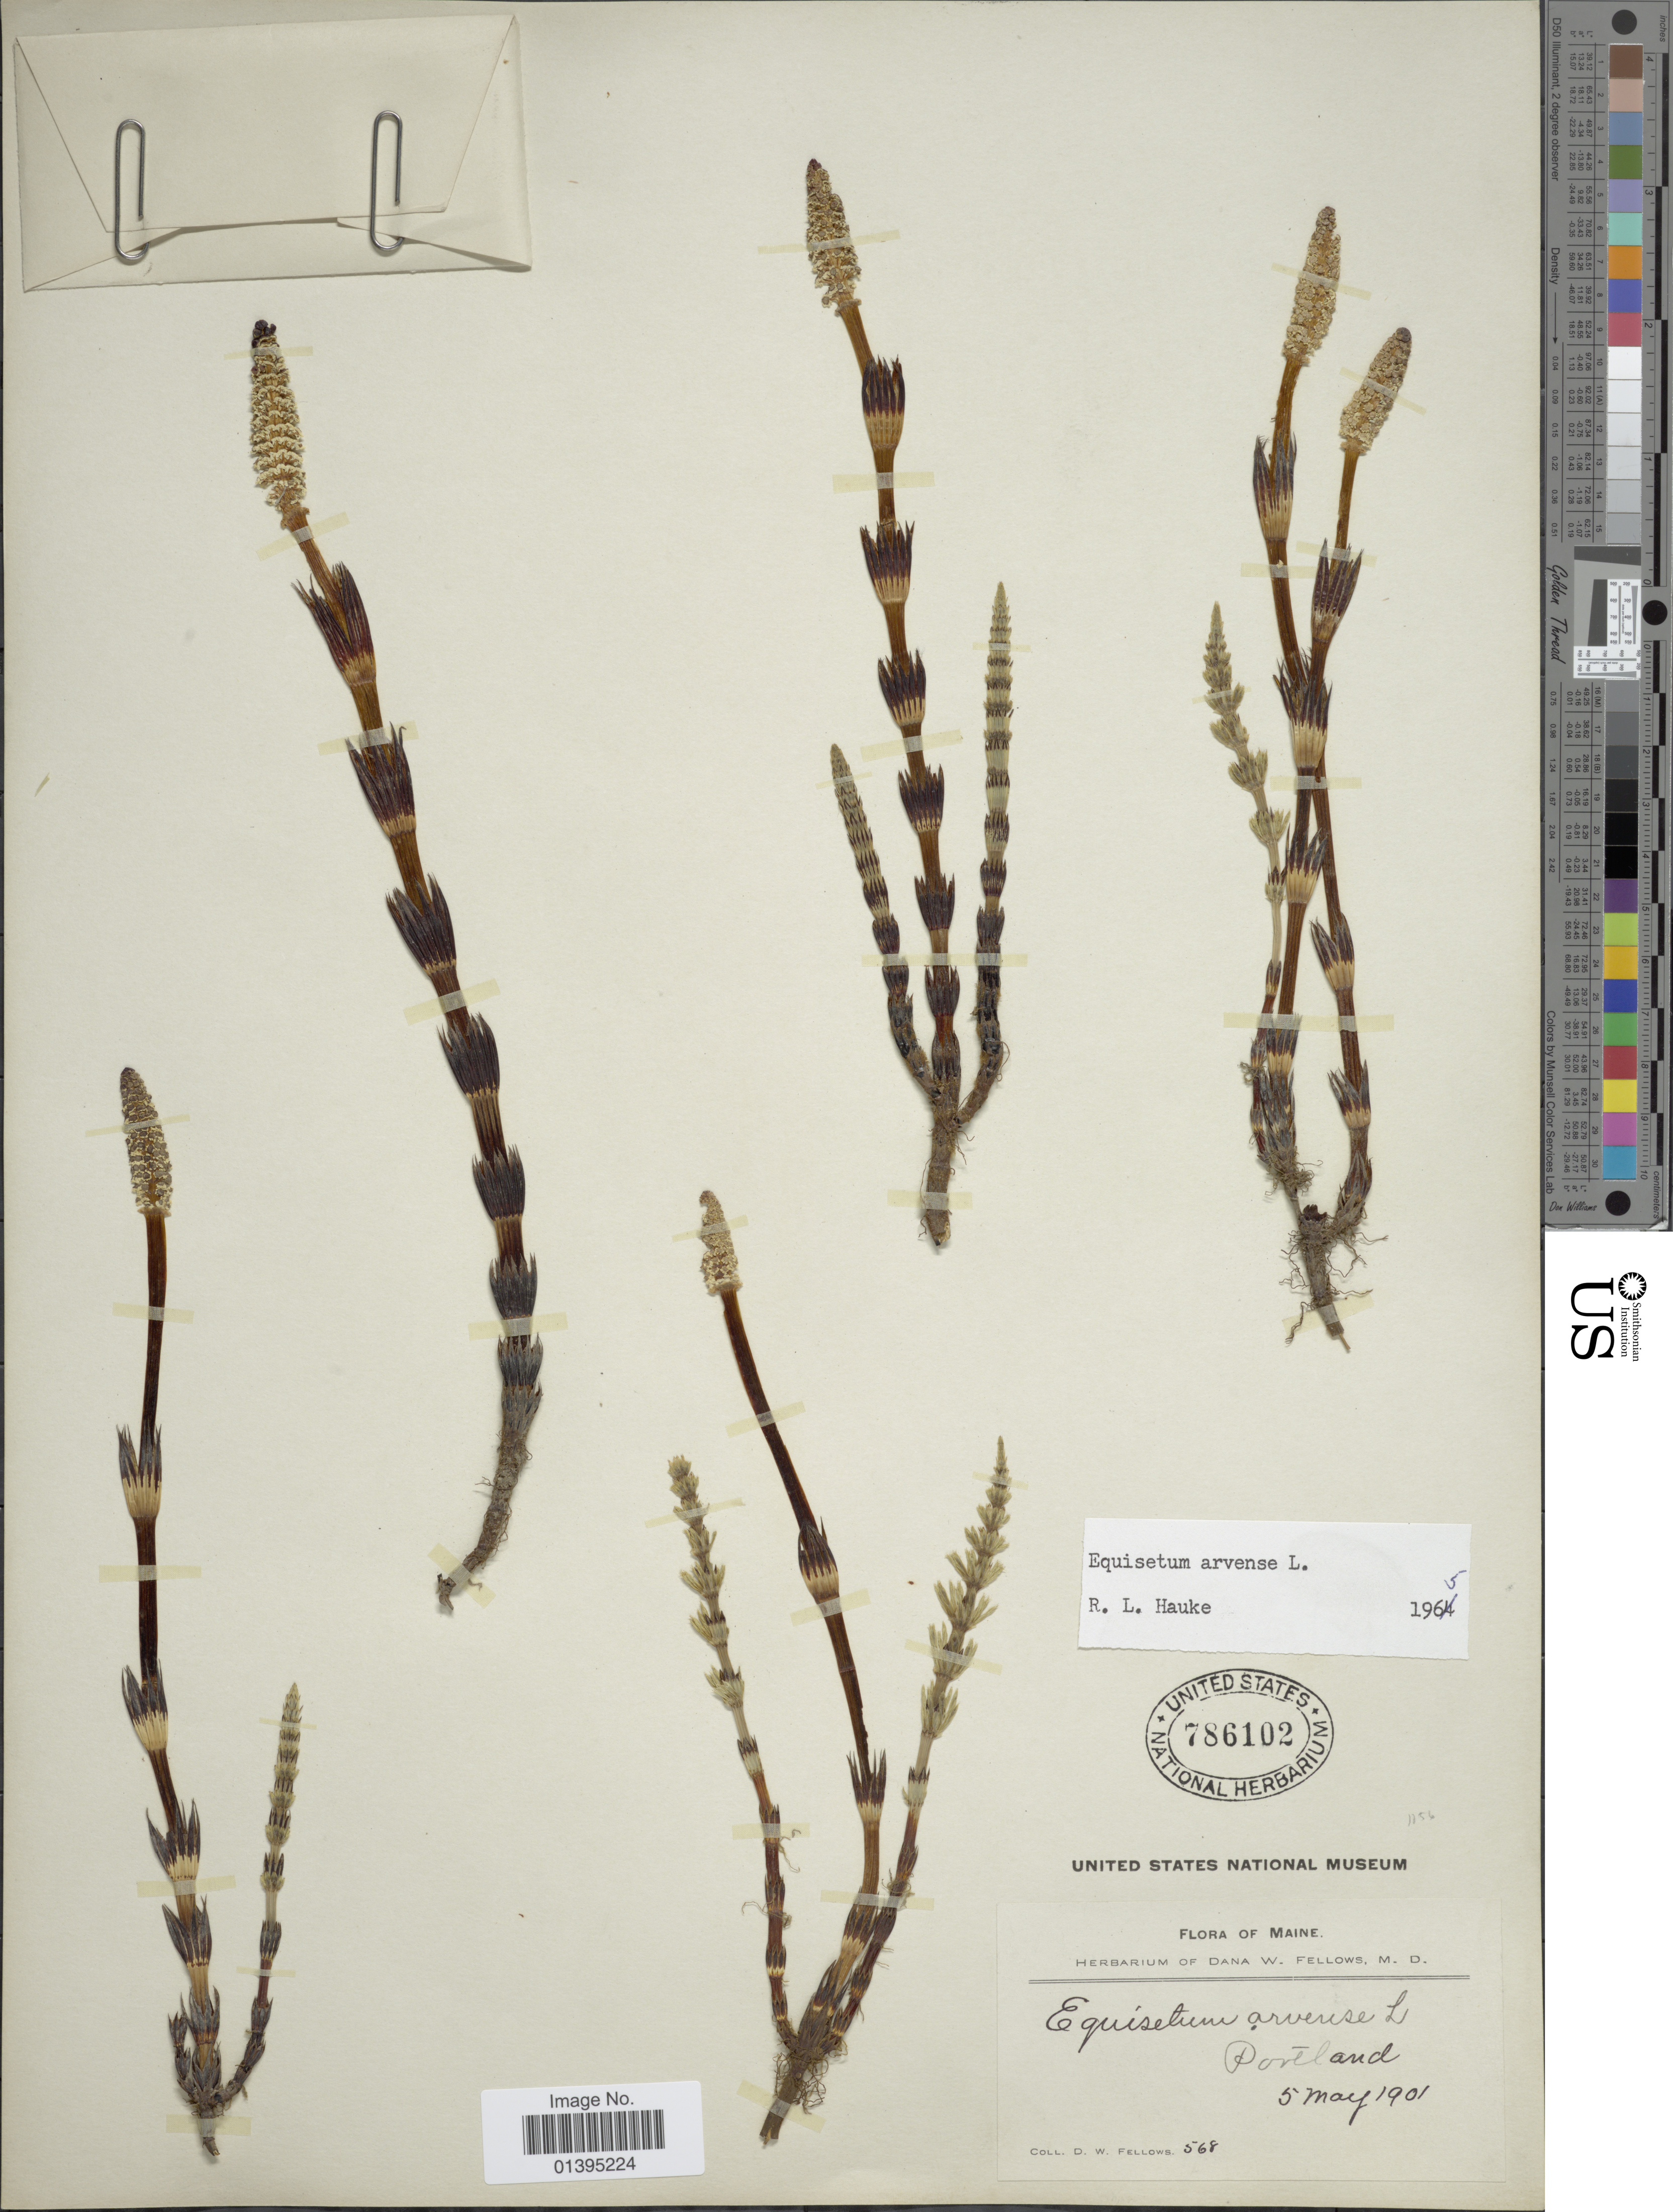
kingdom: Plantae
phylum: Tracheophyta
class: Polypodiopsida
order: Equisetales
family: Equisetaceae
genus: Equisetum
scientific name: Equisetum arvense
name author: L.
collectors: D. W. Fellows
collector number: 568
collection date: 1901-05-05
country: United States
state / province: Maine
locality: Portland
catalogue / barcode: US 786102